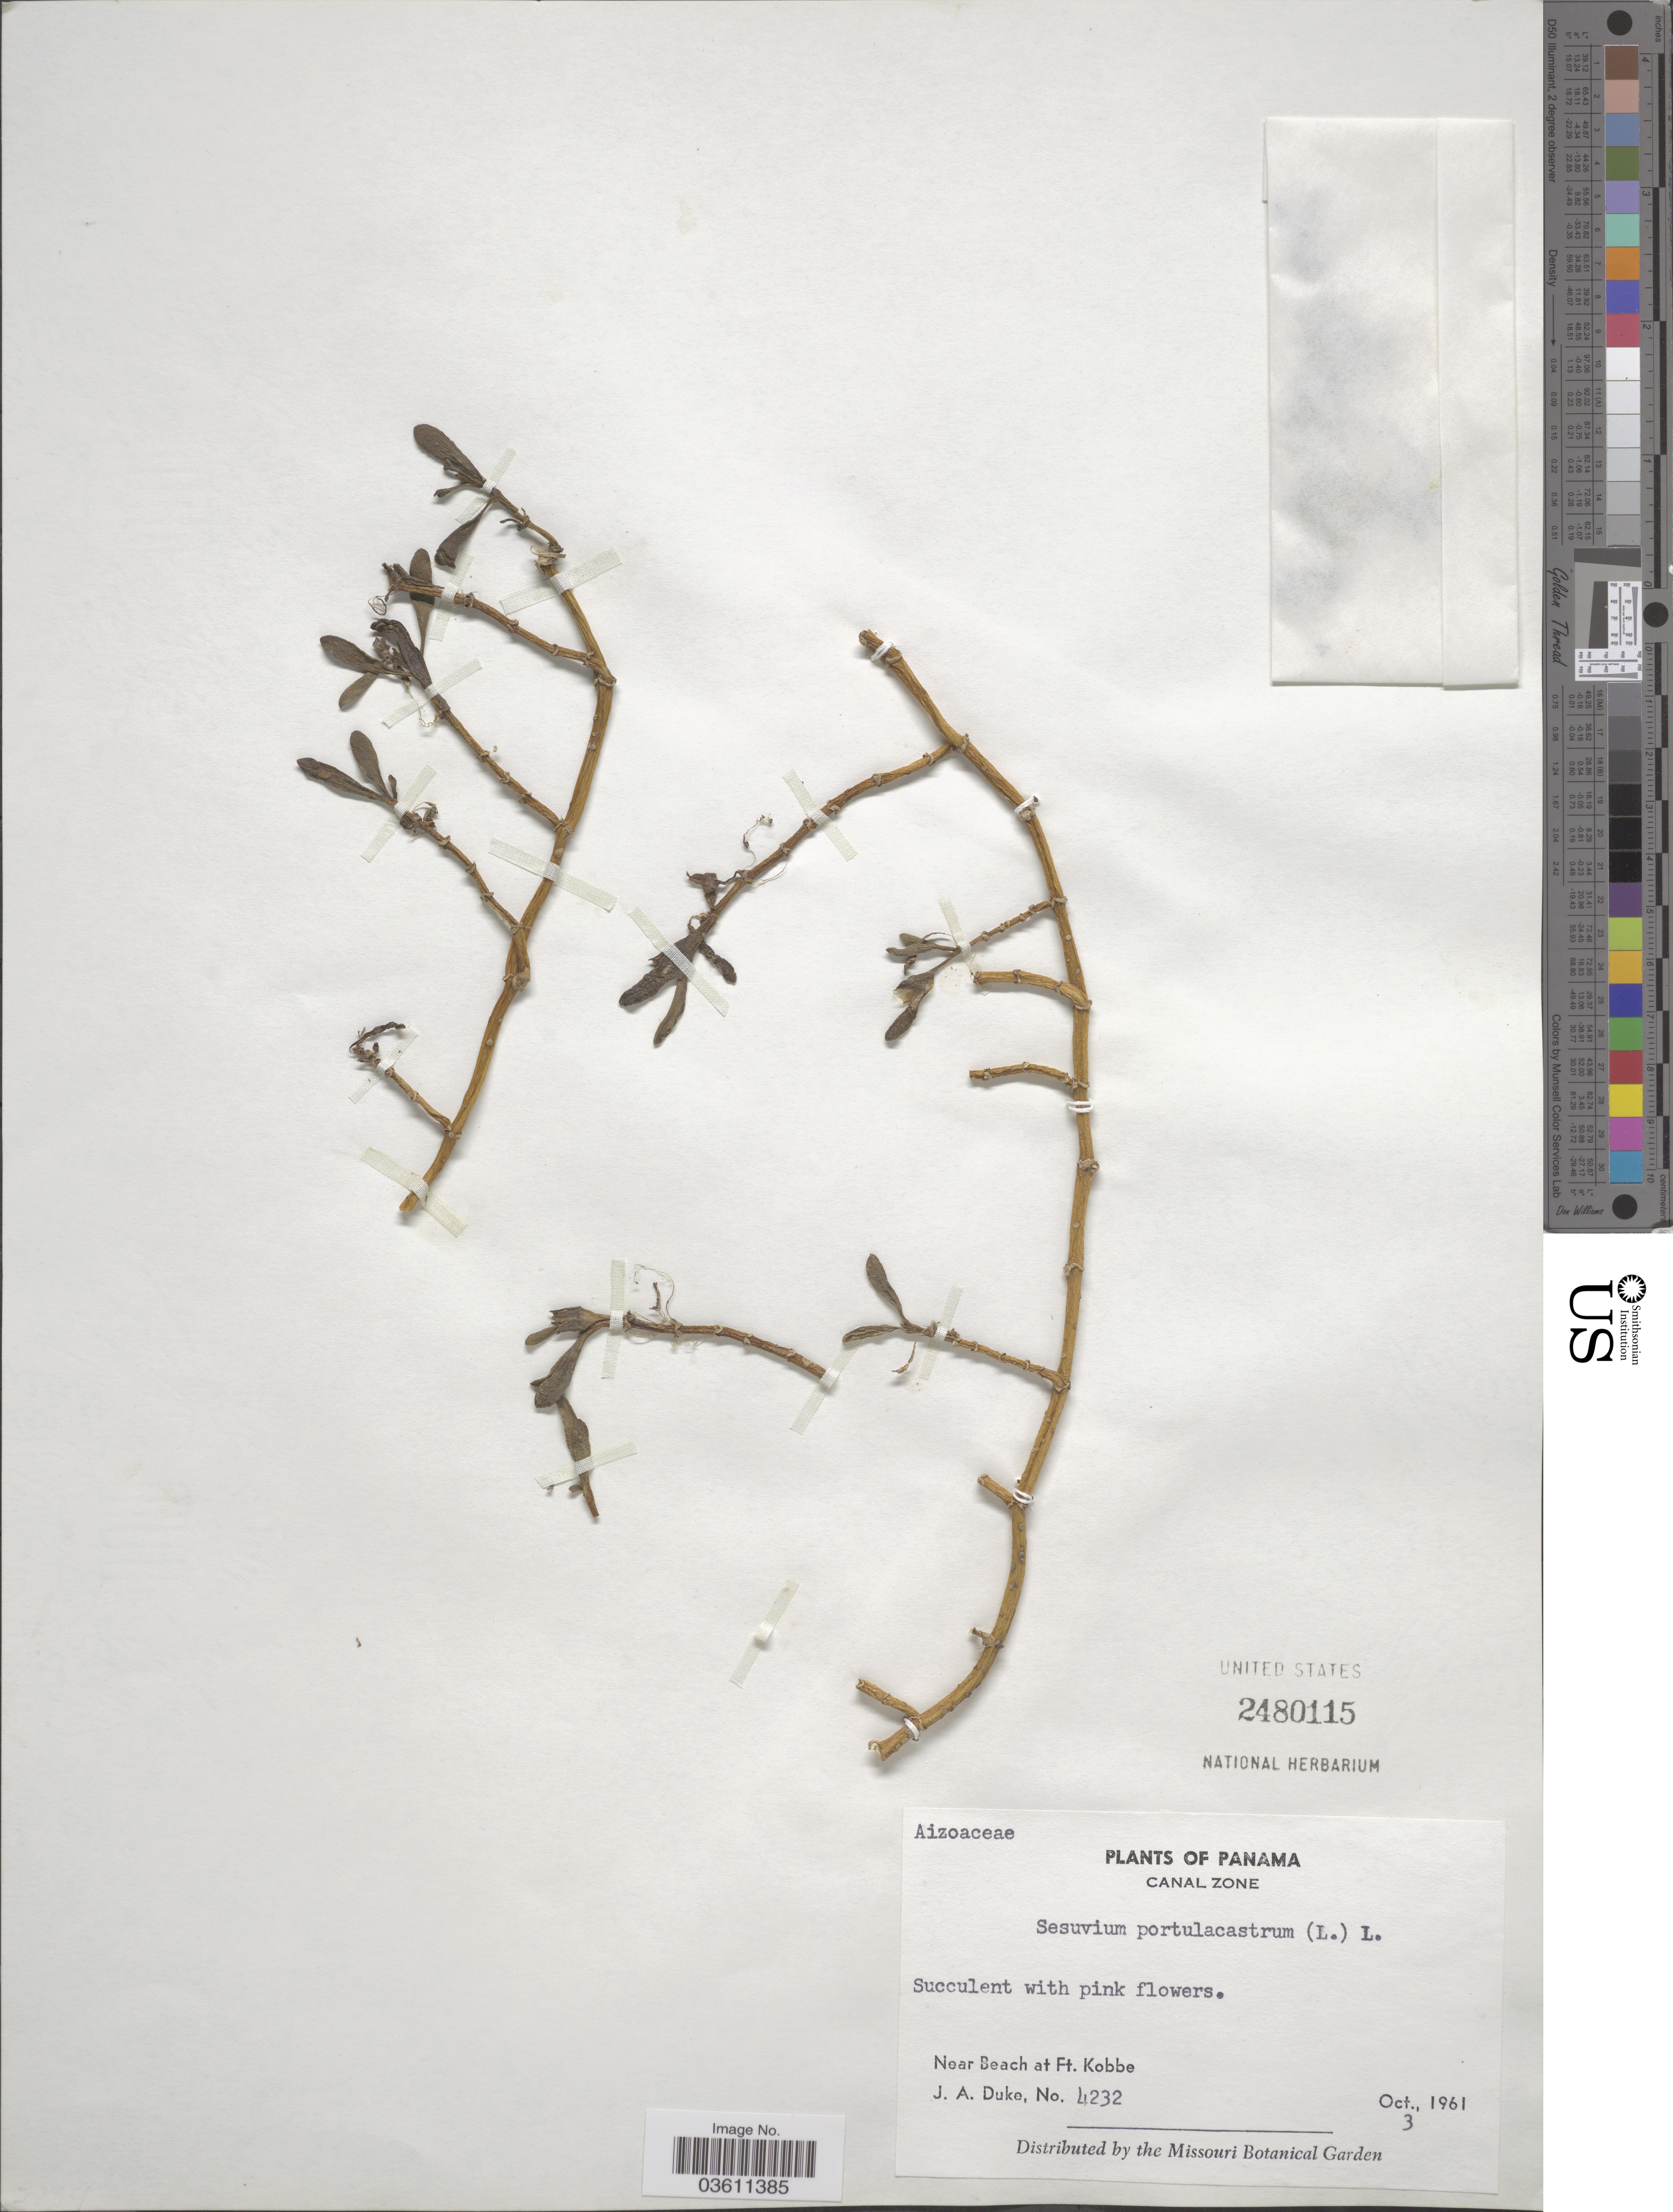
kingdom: Plantae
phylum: Tracheophyta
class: Magnoliopsida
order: Caryophyllales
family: Aizoaceae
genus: Sesuvium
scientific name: Sesuvium portulacastrum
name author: (L.) L.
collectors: J. A. Duke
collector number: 4232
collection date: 1961-10-03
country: Panama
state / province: Colón / Panamá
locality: Canal Zone. Near Beach at Ft. Kobbe.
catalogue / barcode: US 2480115